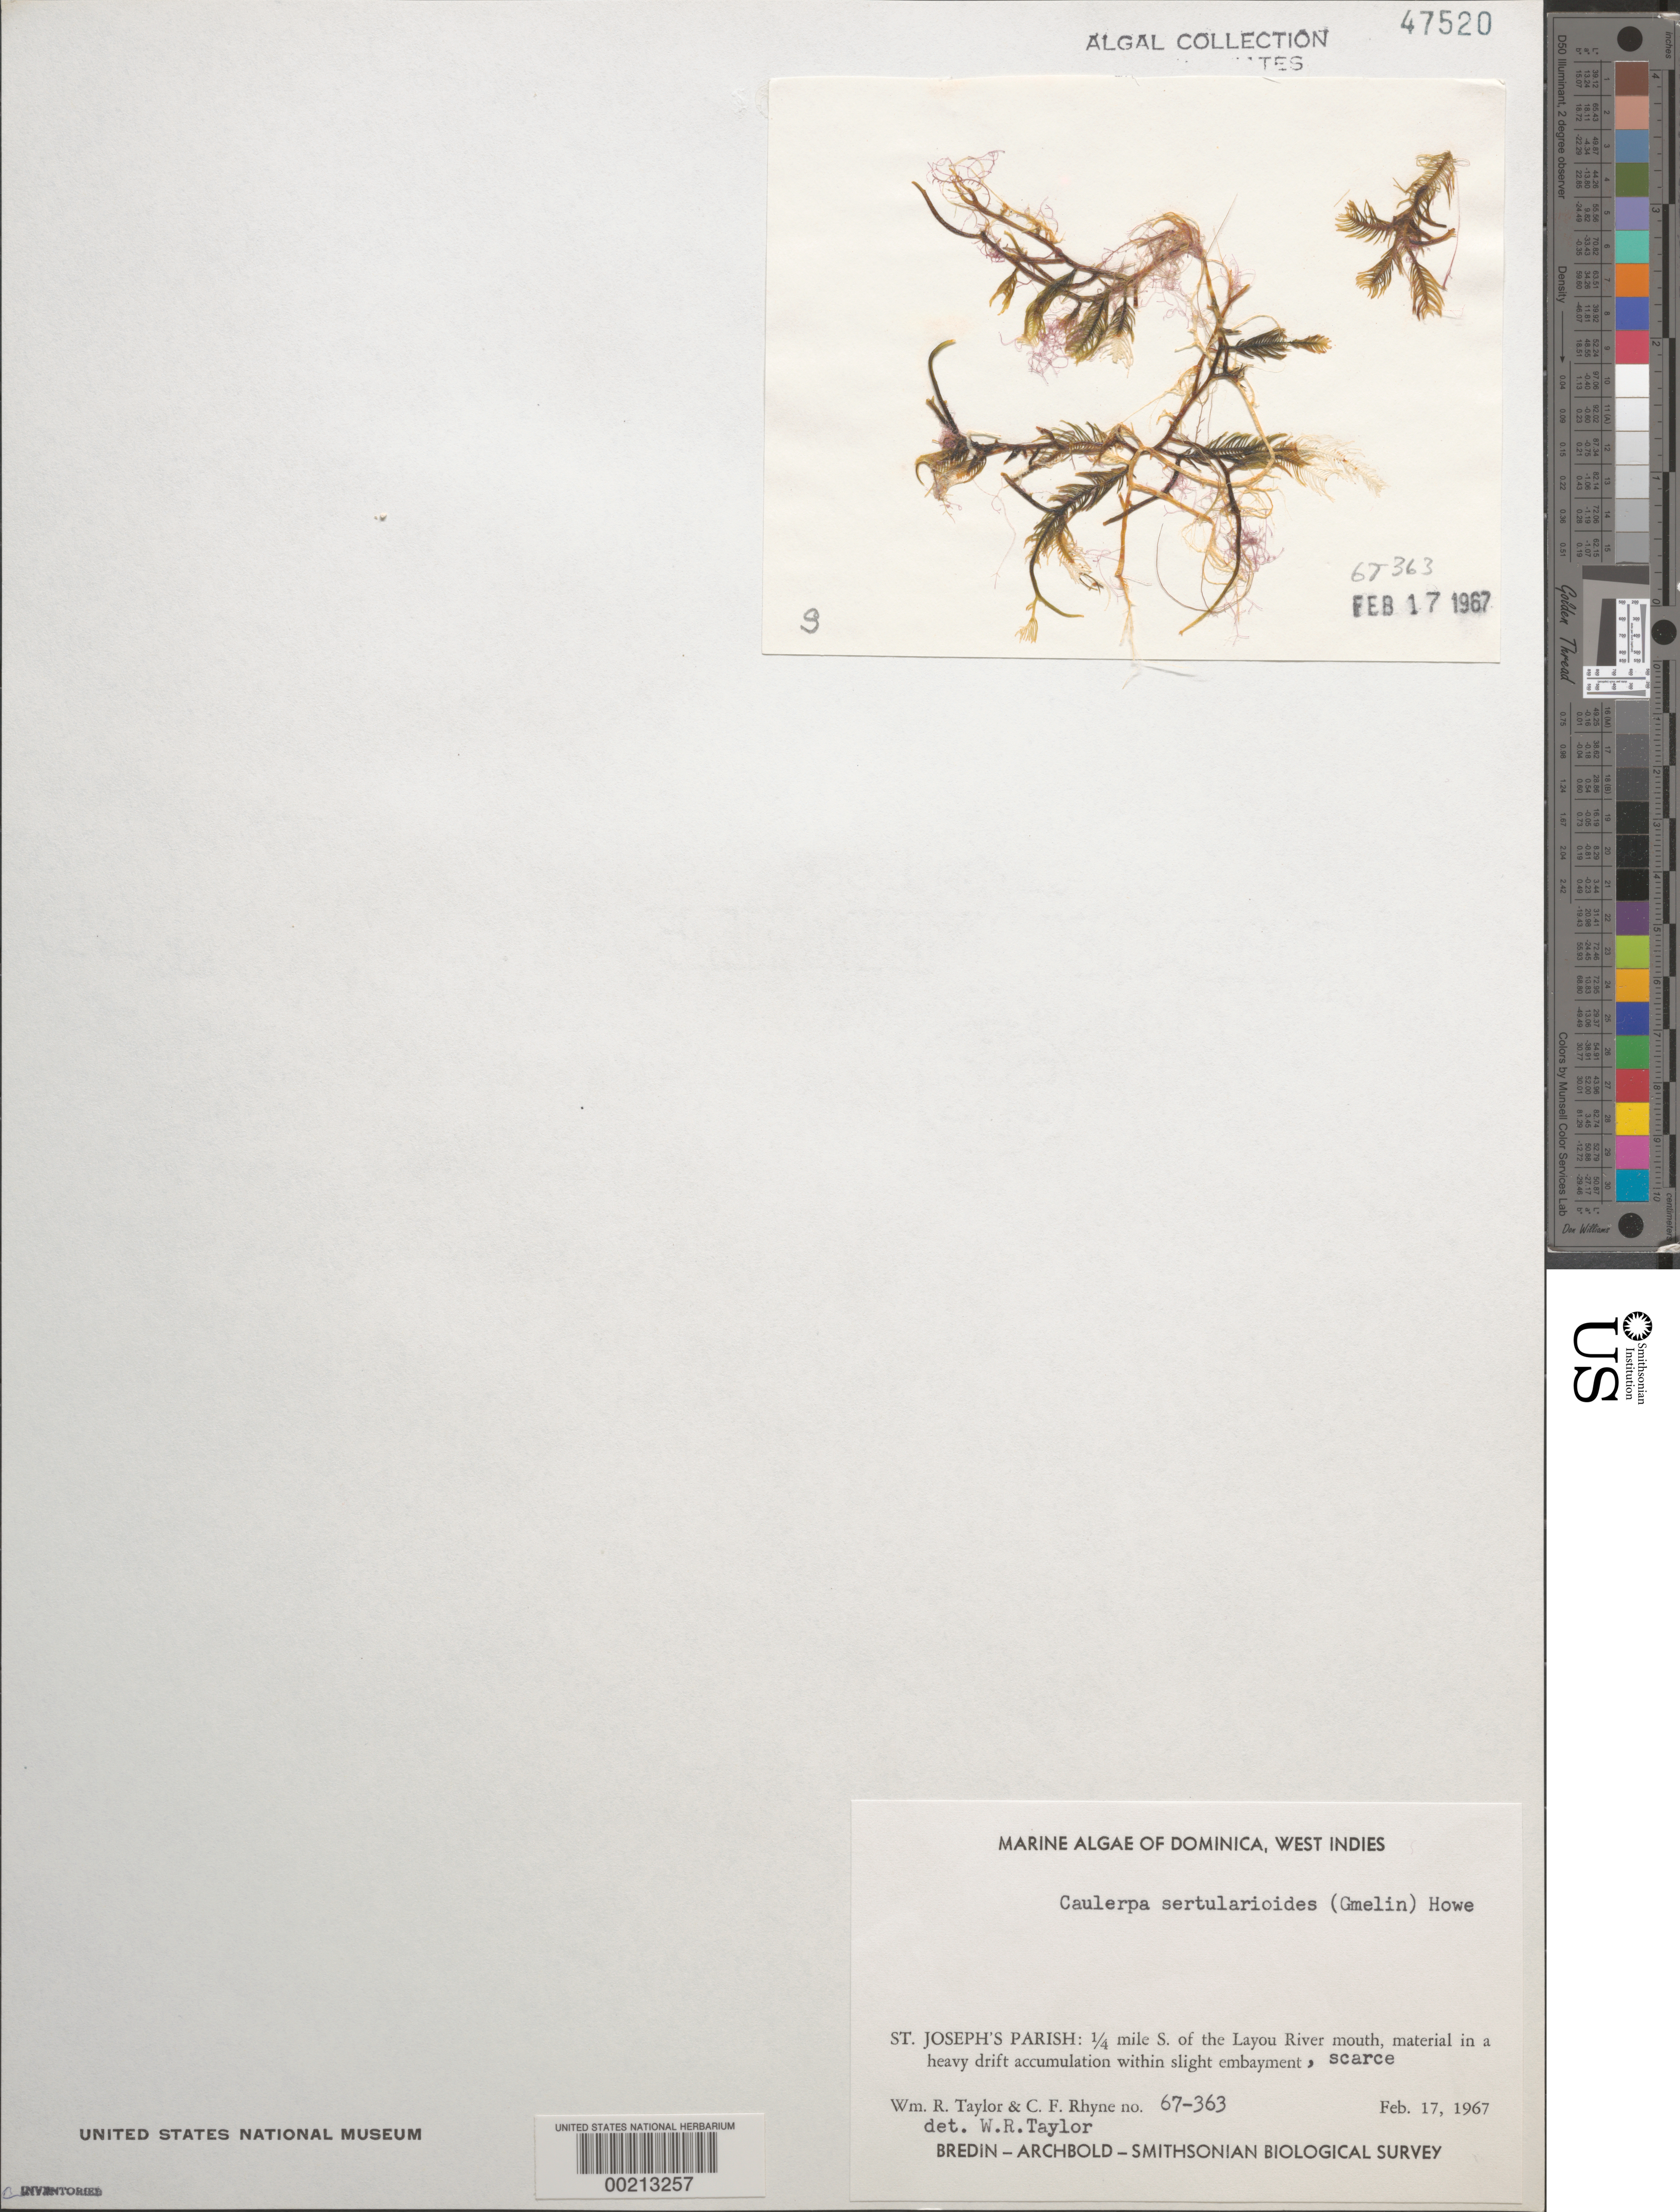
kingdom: Plantae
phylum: Chlorophyta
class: Ulvophyceae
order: Bryopsidales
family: Caulerpaceae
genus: Caulerpa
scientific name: Caulerpa sertularioides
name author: (S.G. Gmel.) M. Howe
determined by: Taylor, William R.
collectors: W. R. Taylor & C. Rhyne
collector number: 67-363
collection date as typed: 17 Feb 1967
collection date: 1967-02-17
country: Dominica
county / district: St. Joseph's Parish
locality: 0.25 mile south of Layou River mouth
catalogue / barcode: US 47520